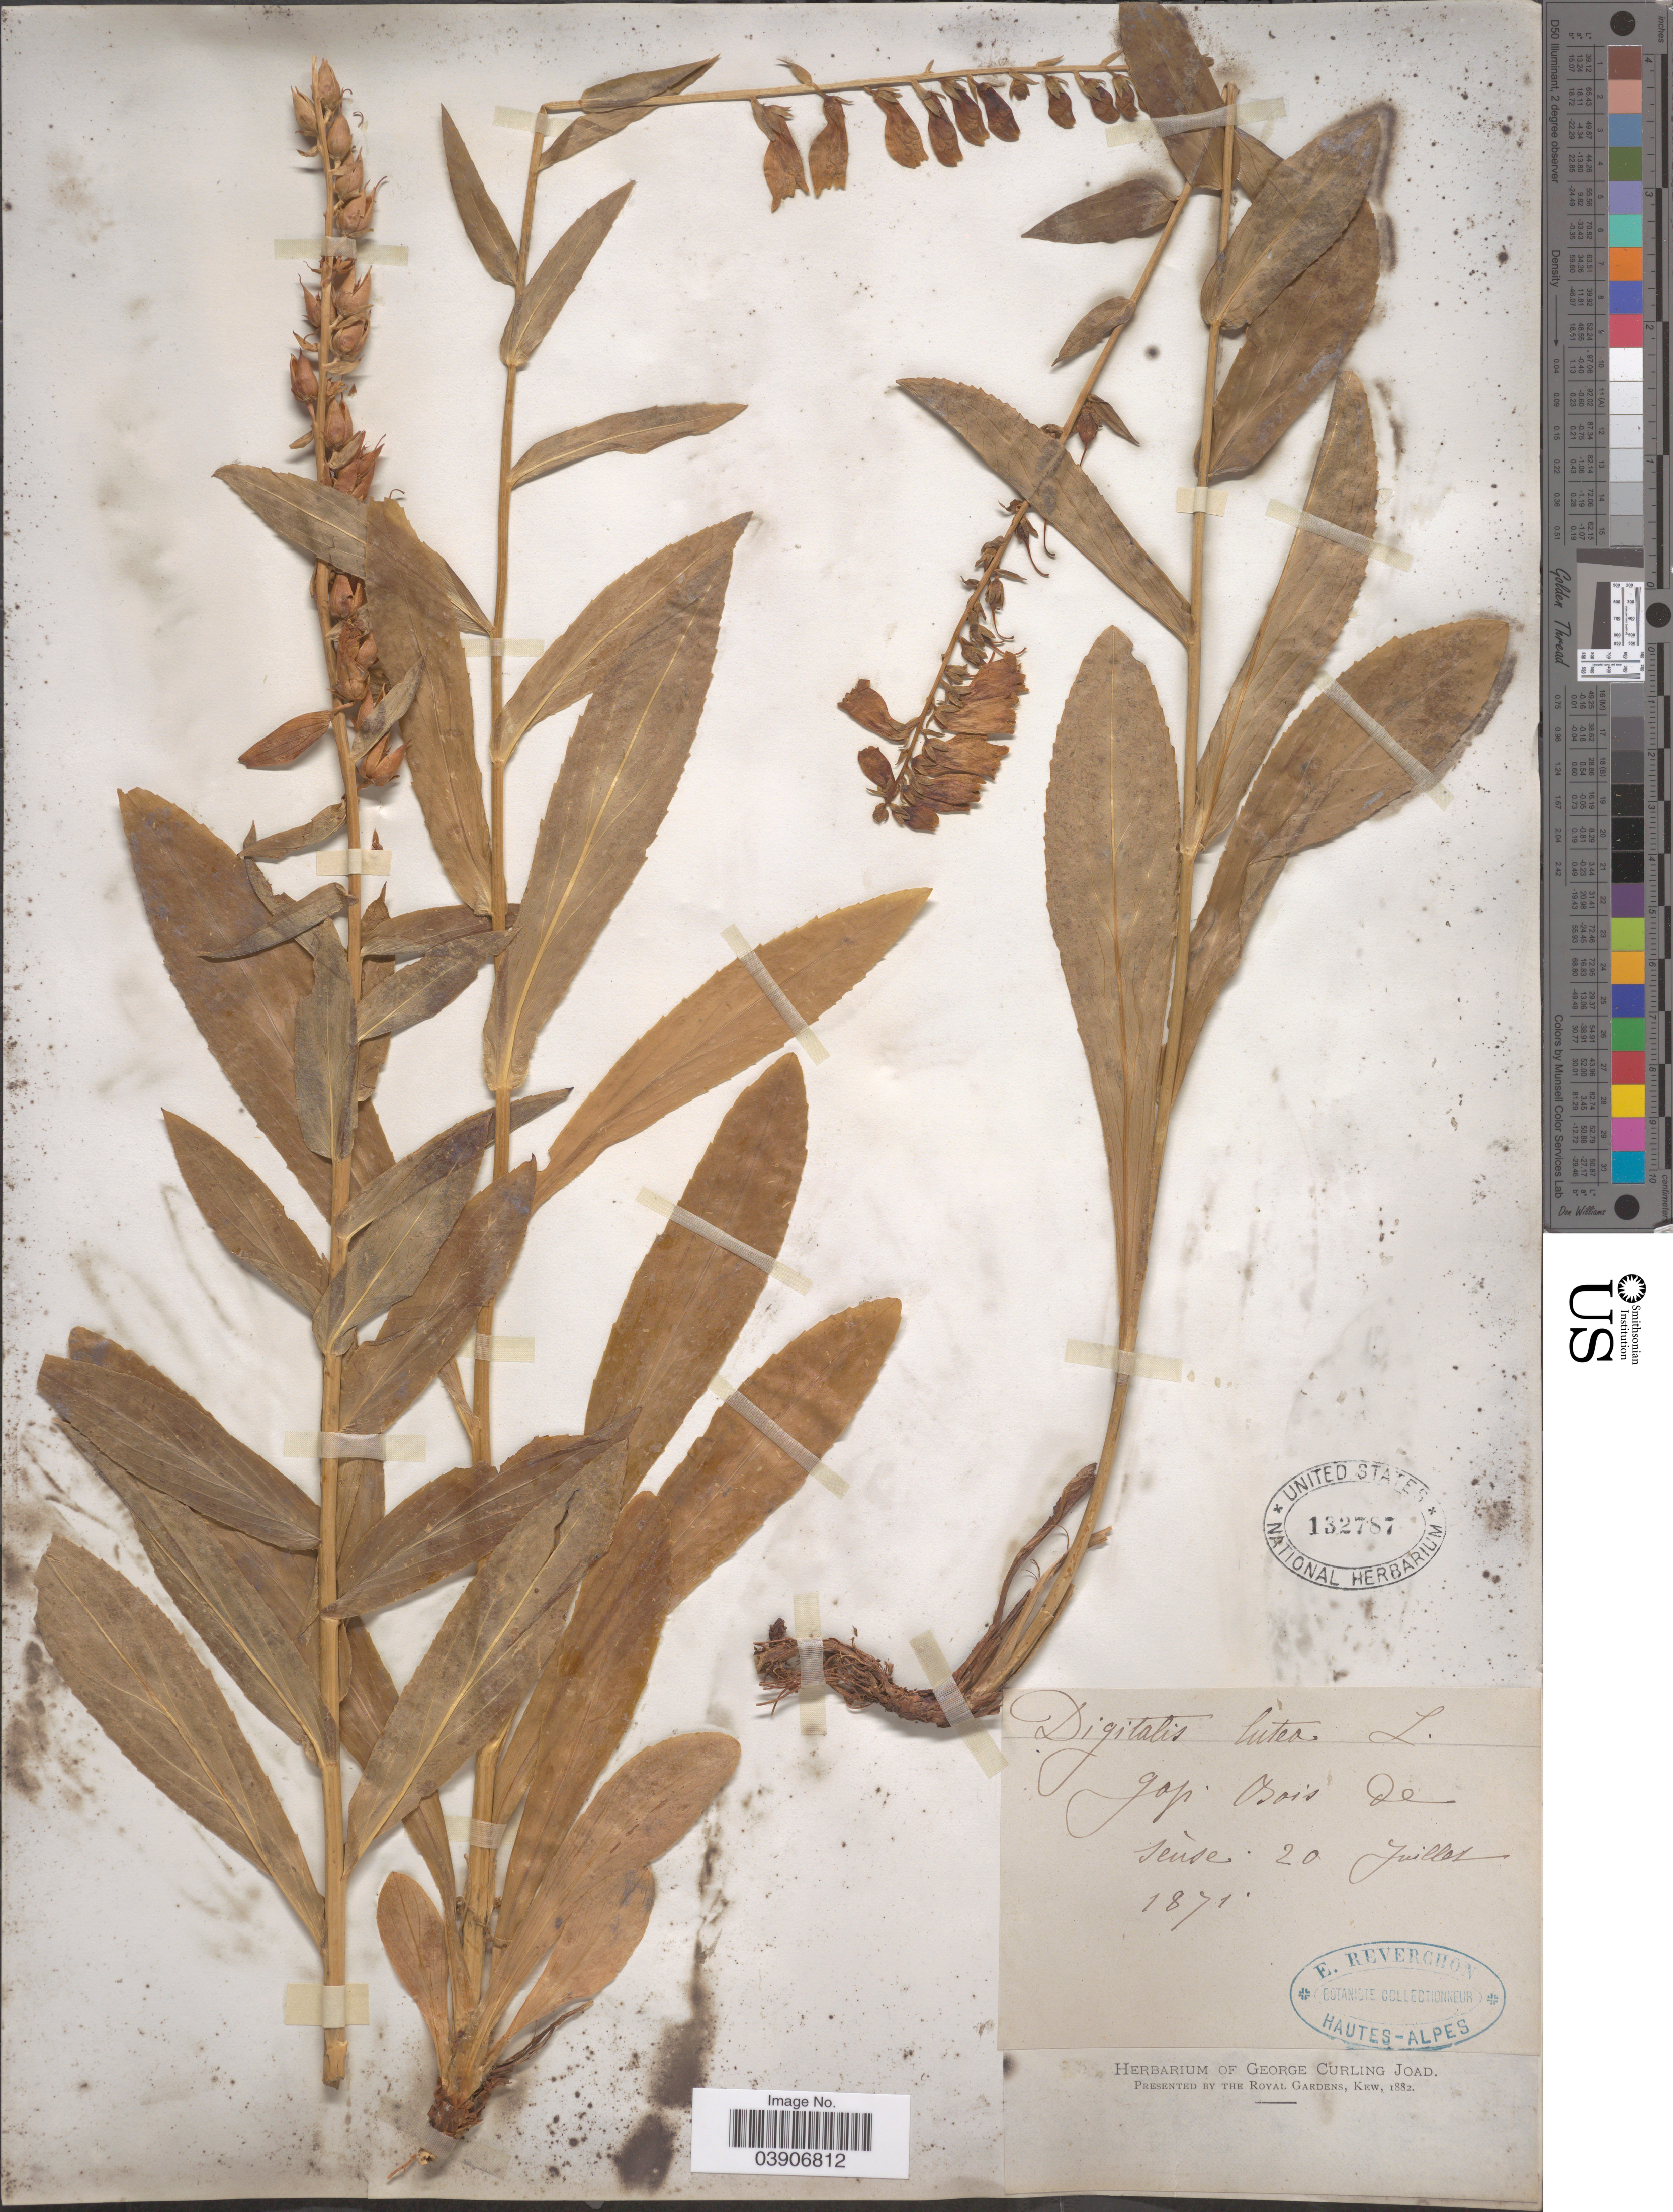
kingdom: Plantae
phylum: Tracheophyta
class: Magnoliopsida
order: Lamiales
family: Plantaginaceae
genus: Digitalis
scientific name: Digitalis lutea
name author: L.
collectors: E. Reverchon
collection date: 1871-07-20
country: France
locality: Gap Bois de Seúse.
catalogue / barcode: US 132787